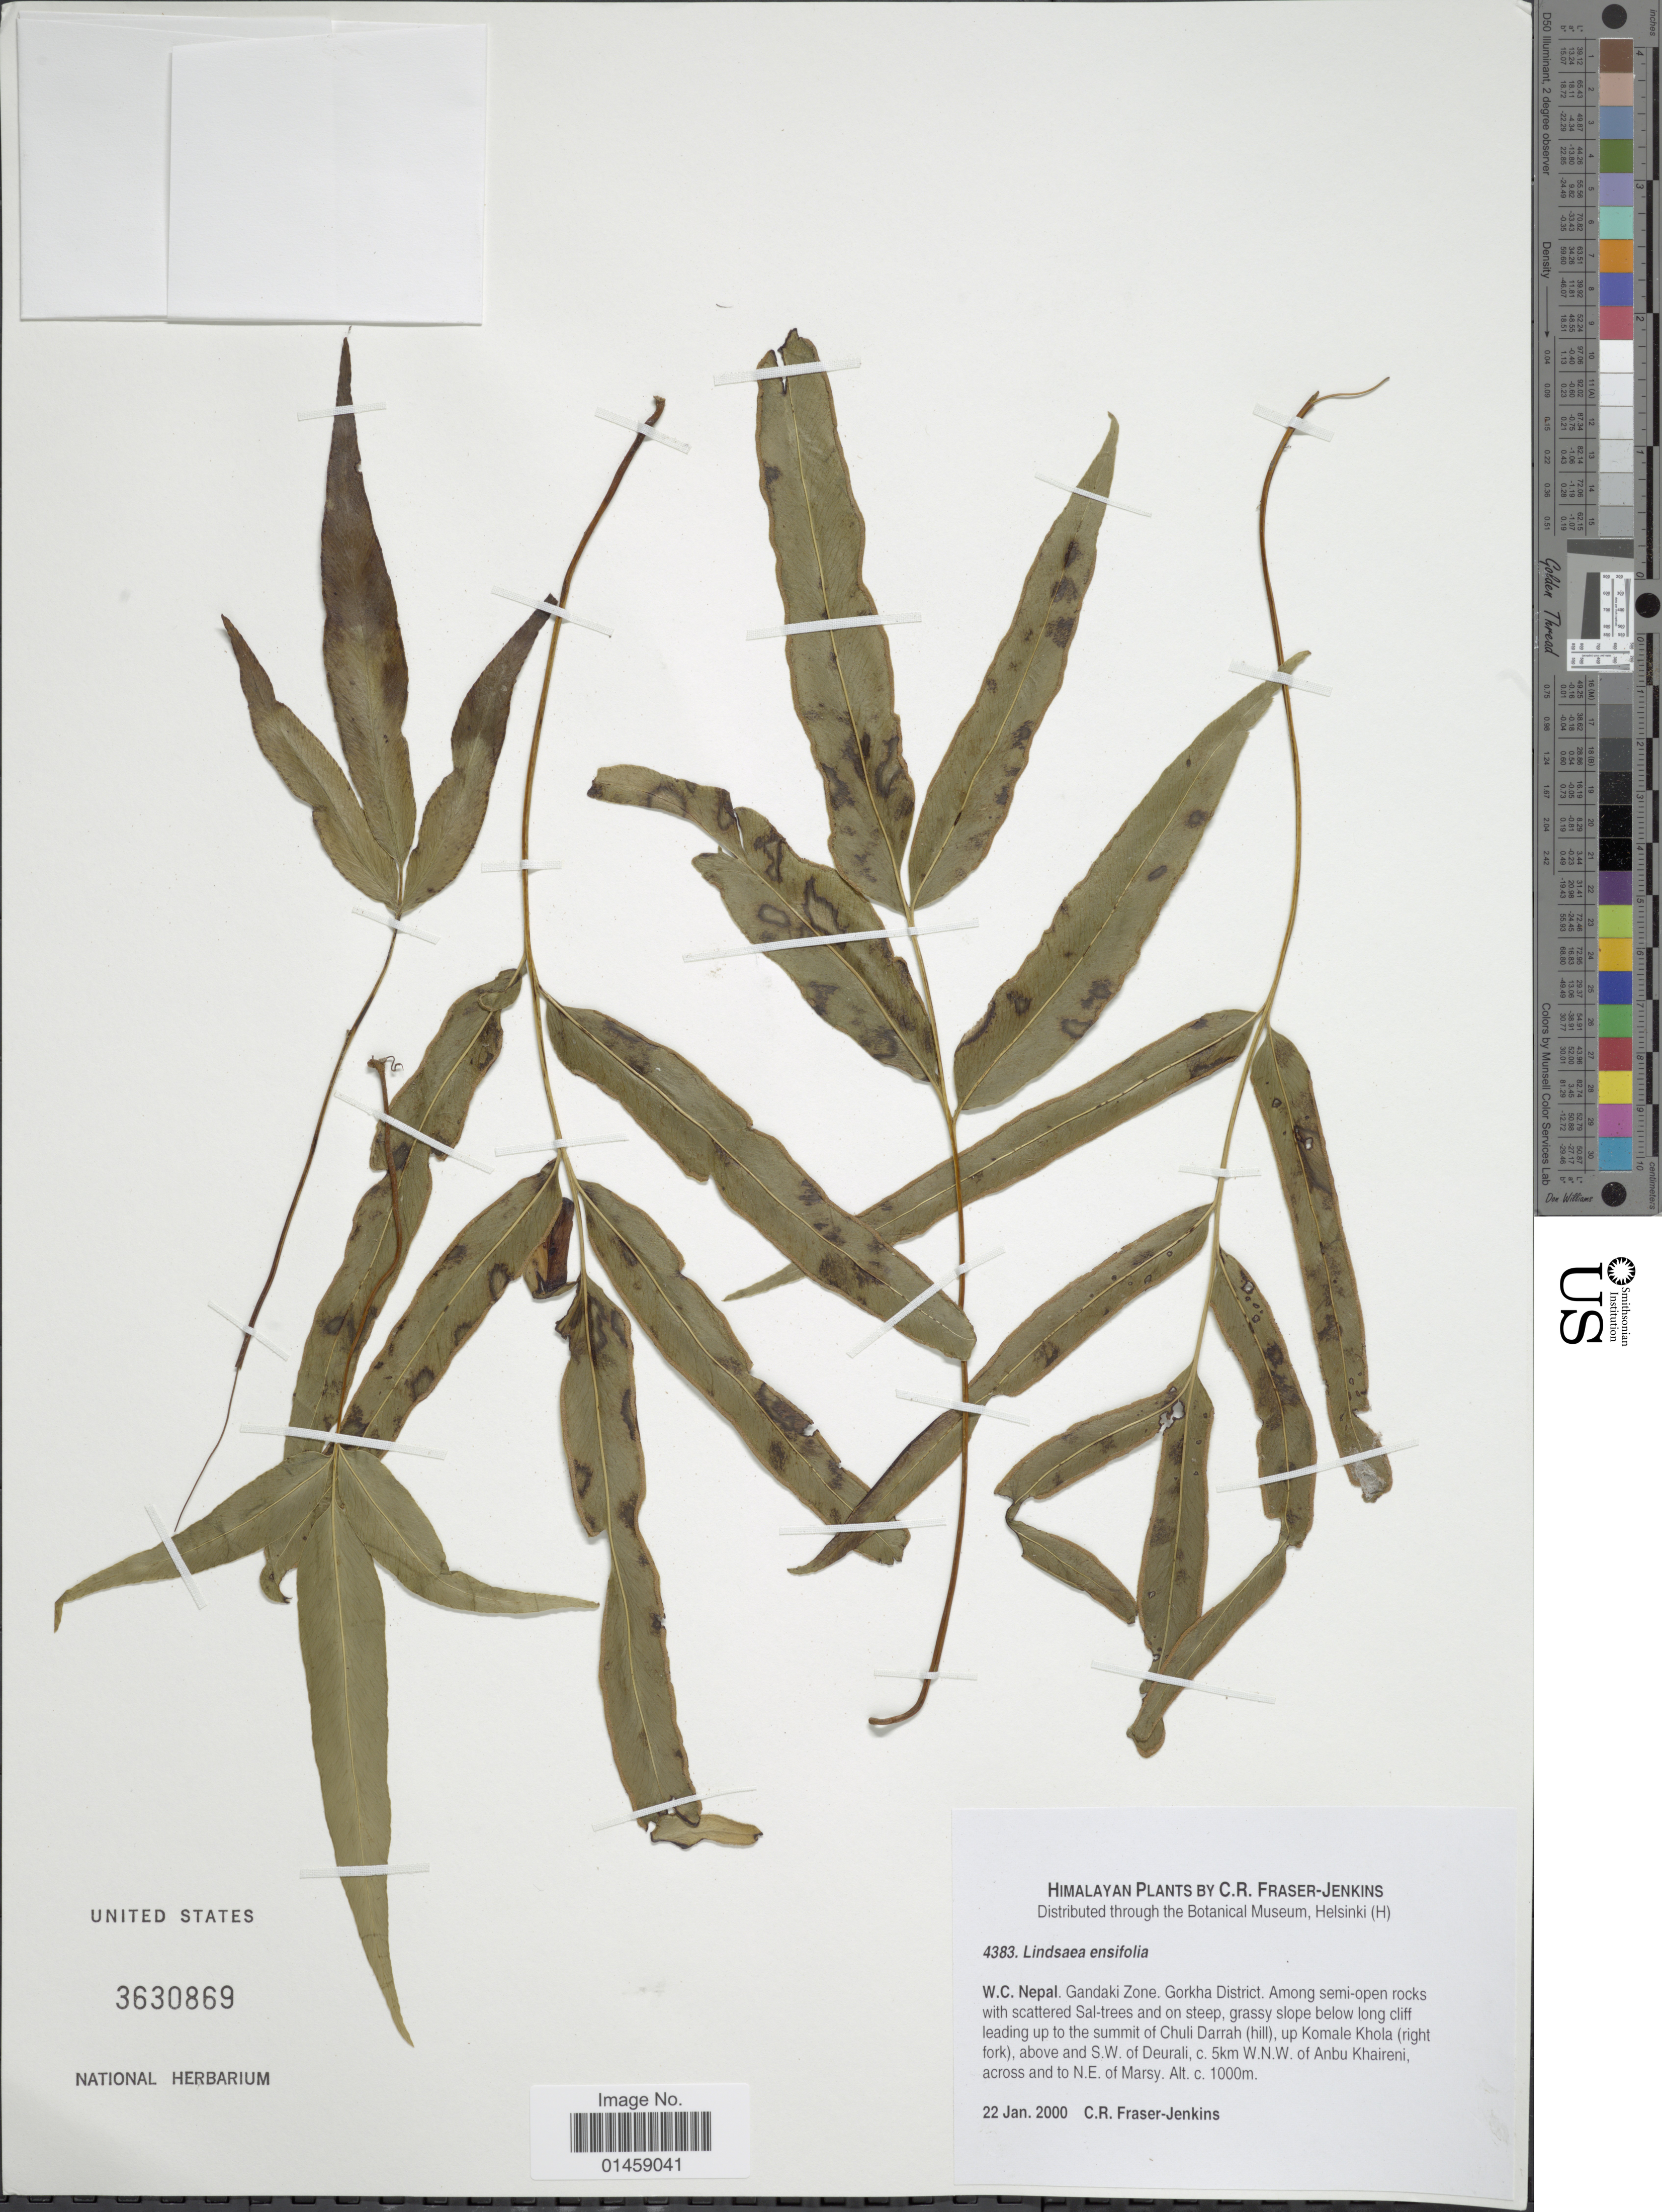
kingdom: Plantae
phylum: Tracheophyta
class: Polypodiopsida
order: Polypodiales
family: Lindsaeaceae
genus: Lindsaea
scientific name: Lindsaea ensifolia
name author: Sw.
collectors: C. R. Fraser-Jenkins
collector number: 4383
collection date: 2000-01-22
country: Nepal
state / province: Gandaki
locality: W. C. Nepal. Gandaki Zone. Gorkha District. Among semi-open rocks with scattered Sal-trees and on steep, grassy slope below long cliff leading up to the summit of Chuli Darrah (hill), up Komale Khola (right fork0, above and S.W. of Deurali, c. 5km W.N.W. of Anbu Khaireni, across and to N.E. of Marsy.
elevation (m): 1000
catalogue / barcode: US 3630869